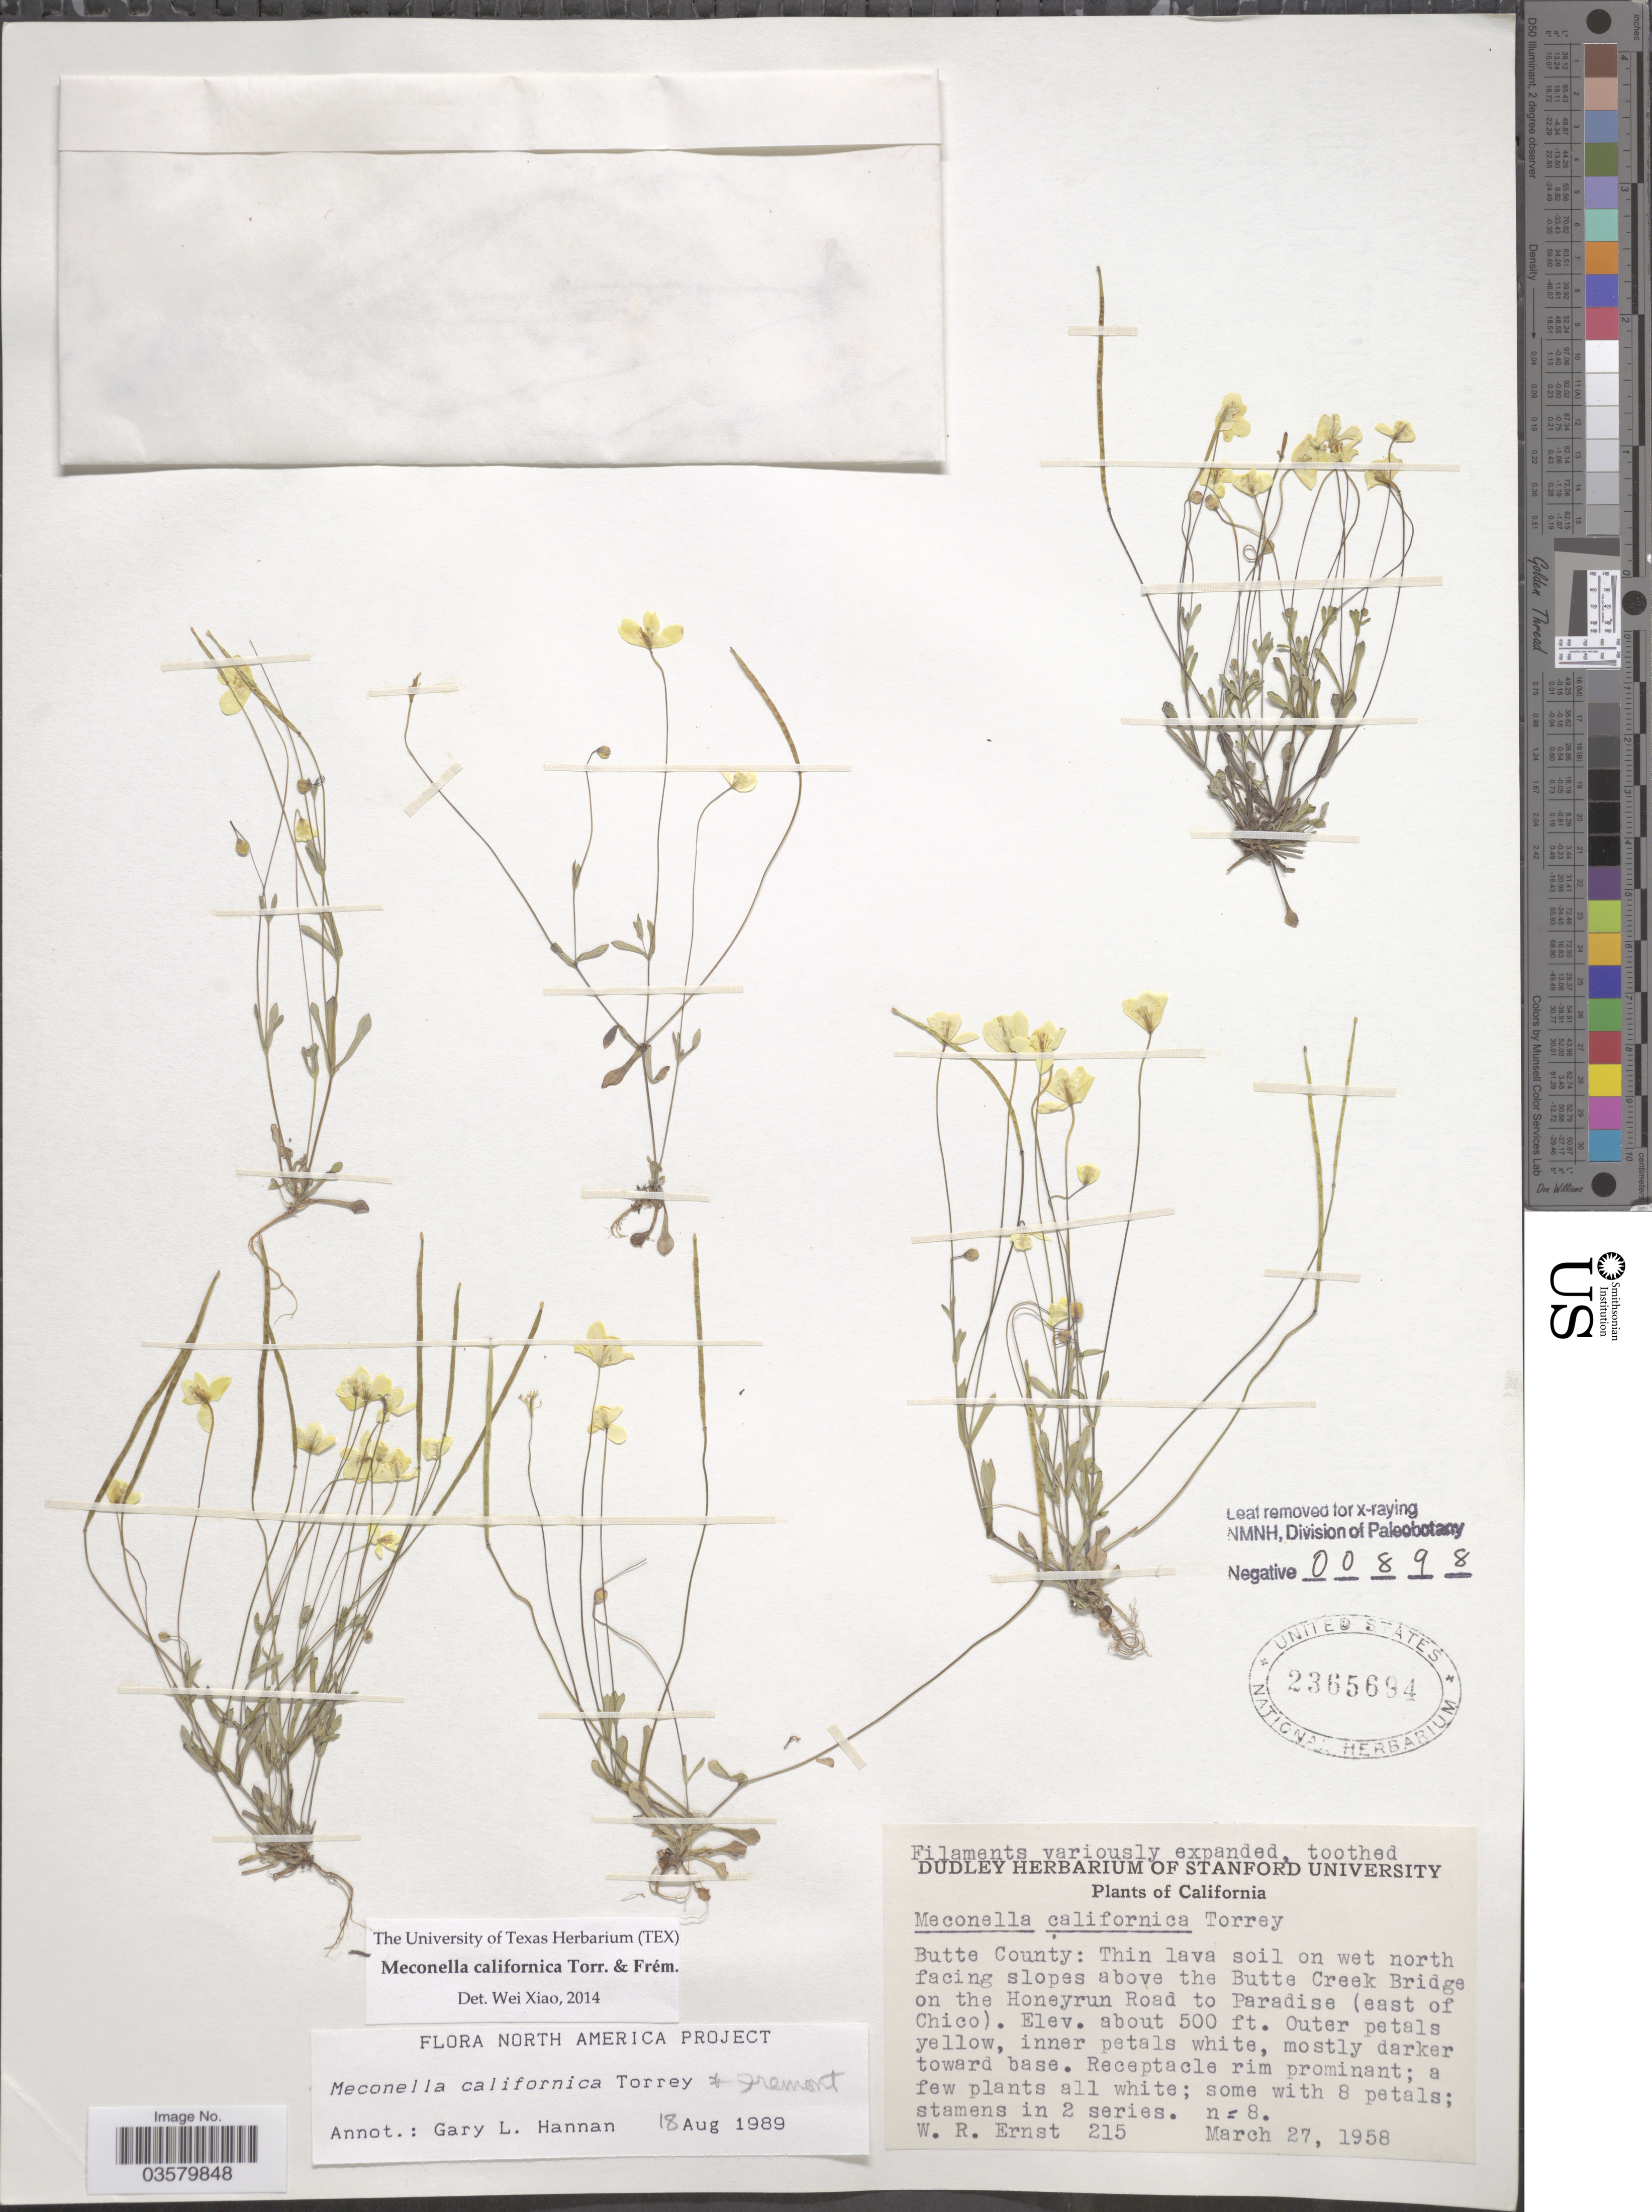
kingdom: Plantae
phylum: Tracheophyta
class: Magnoliopsida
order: Ranunculales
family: Papaveraceae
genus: Meconella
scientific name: Meconella californica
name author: Torr. & Frém.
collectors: W. R. Ernst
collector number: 215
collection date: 1958-03-27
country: United States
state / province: California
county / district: Butte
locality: Butte County: north facing slopes above the Butte Creek Bridge on the Honeyrum Road to Paradise (east of Chico).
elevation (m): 152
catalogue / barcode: US 2365694